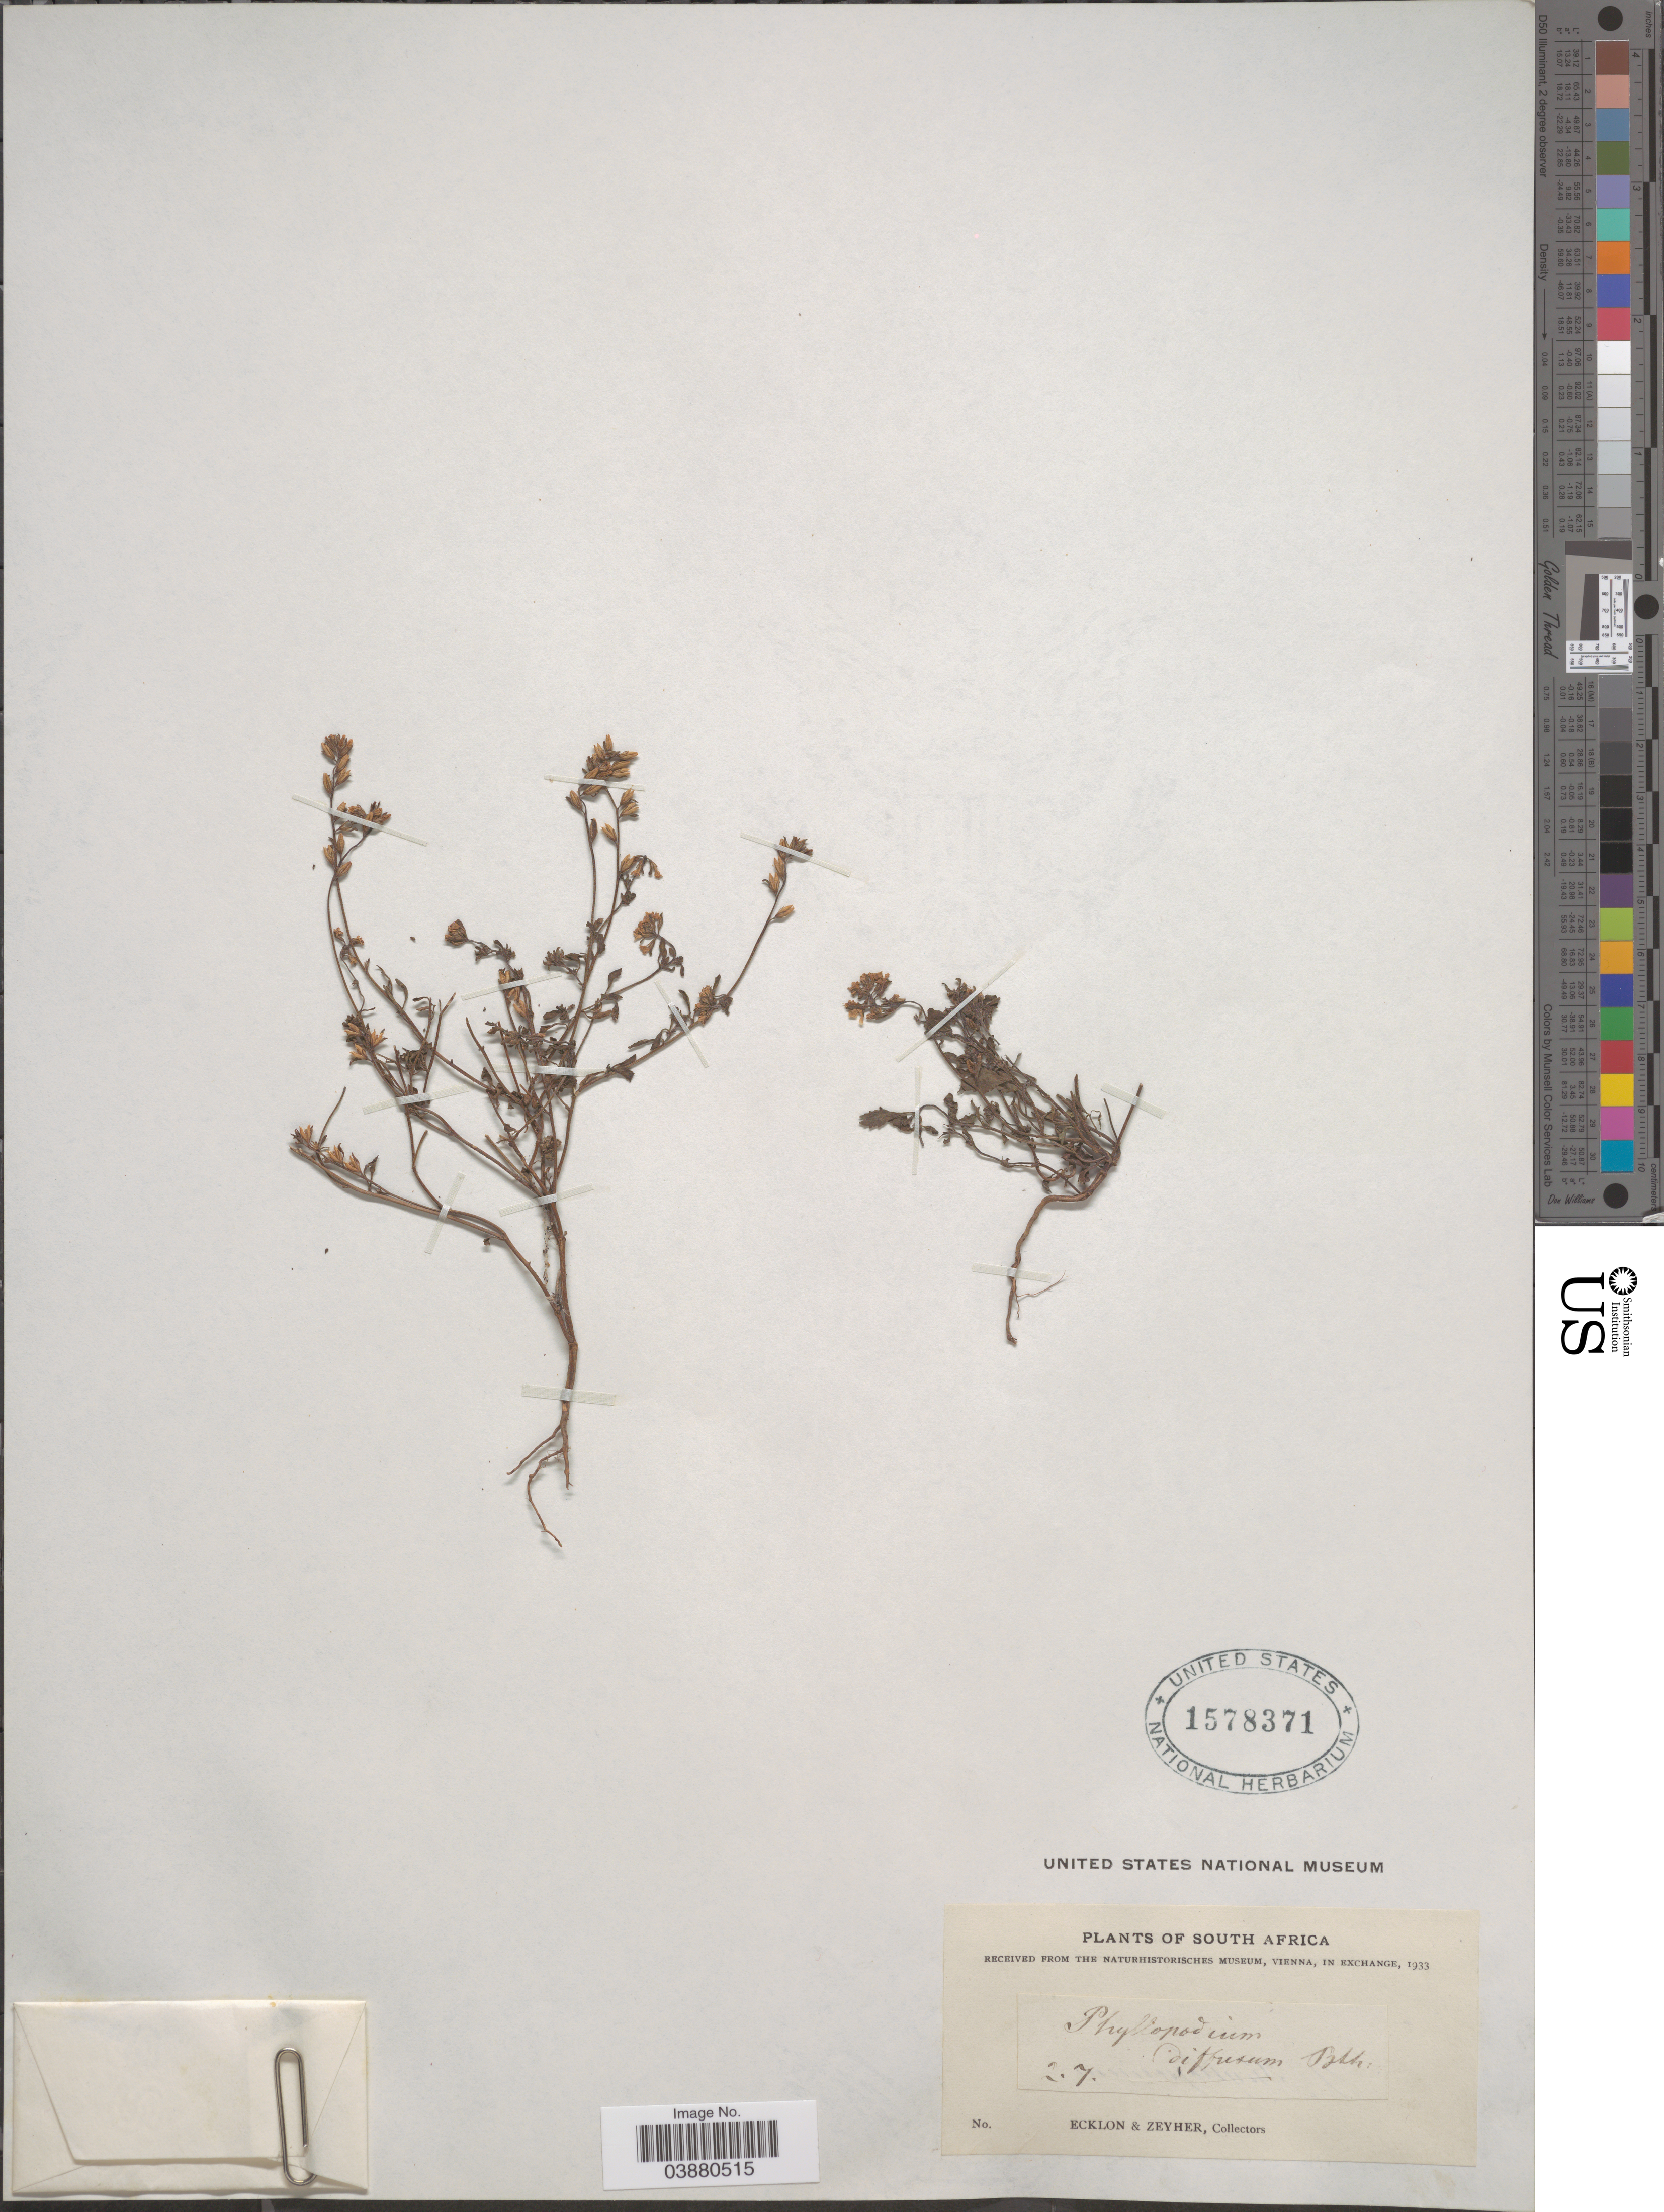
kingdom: Plantae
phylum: Tracheophyta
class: Magnoliopsida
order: Lamiales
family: Scrophulariaceae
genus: Phyllopodium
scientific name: Phyllopodium diffusum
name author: Benth.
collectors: -. Ecklon & -. Zeyher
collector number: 27 ?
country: South Africa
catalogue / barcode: US 1578371